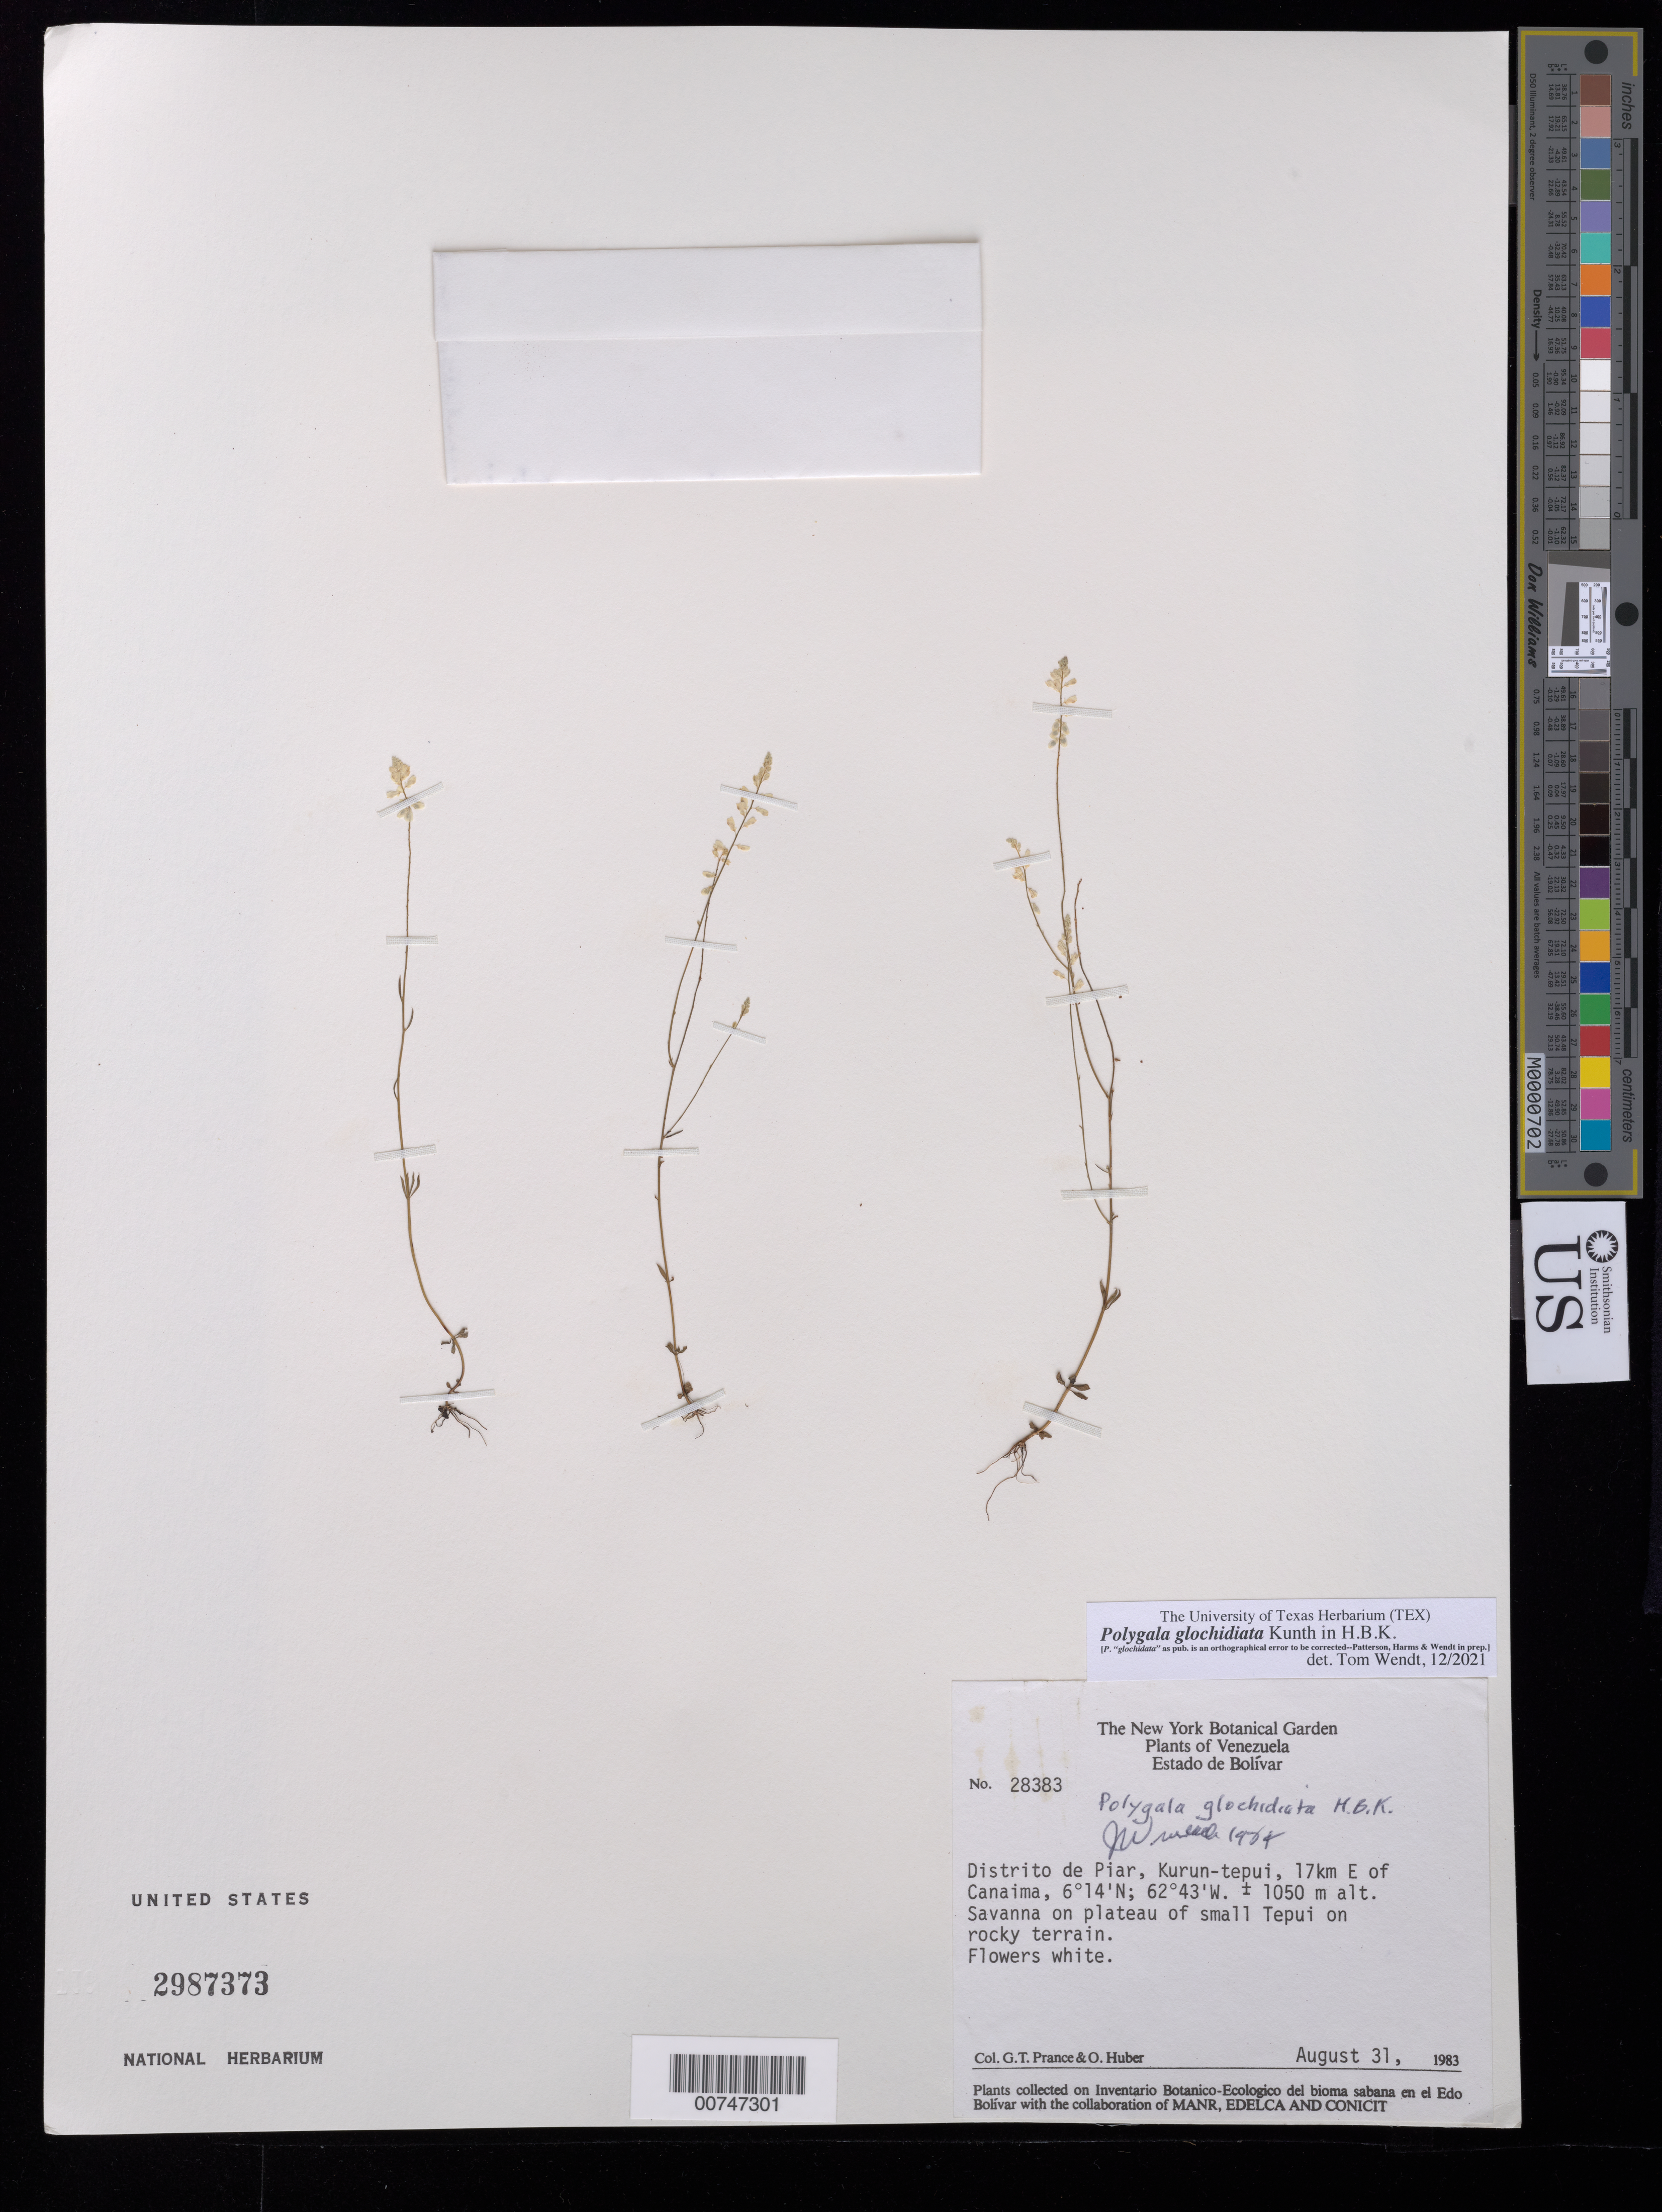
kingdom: Plantae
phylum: Tracheophyta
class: Magnoliopsida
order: Fabales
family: Polygalaceae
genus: Polygala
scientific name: Polygala glochidiata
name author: Kunth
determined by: Wendt, Thomas L.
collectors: G. T. Prance & O. Huber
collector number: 28383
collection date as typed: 31-Aug-83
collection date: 1983-08-31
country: Venezuela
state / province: Bolívar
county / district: Piar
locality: Kurun-tepuí, 17 km E of Canaima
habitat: Savanna on plateau of small tepui on rocky terrain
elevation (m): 1050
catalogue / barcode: US 2987373